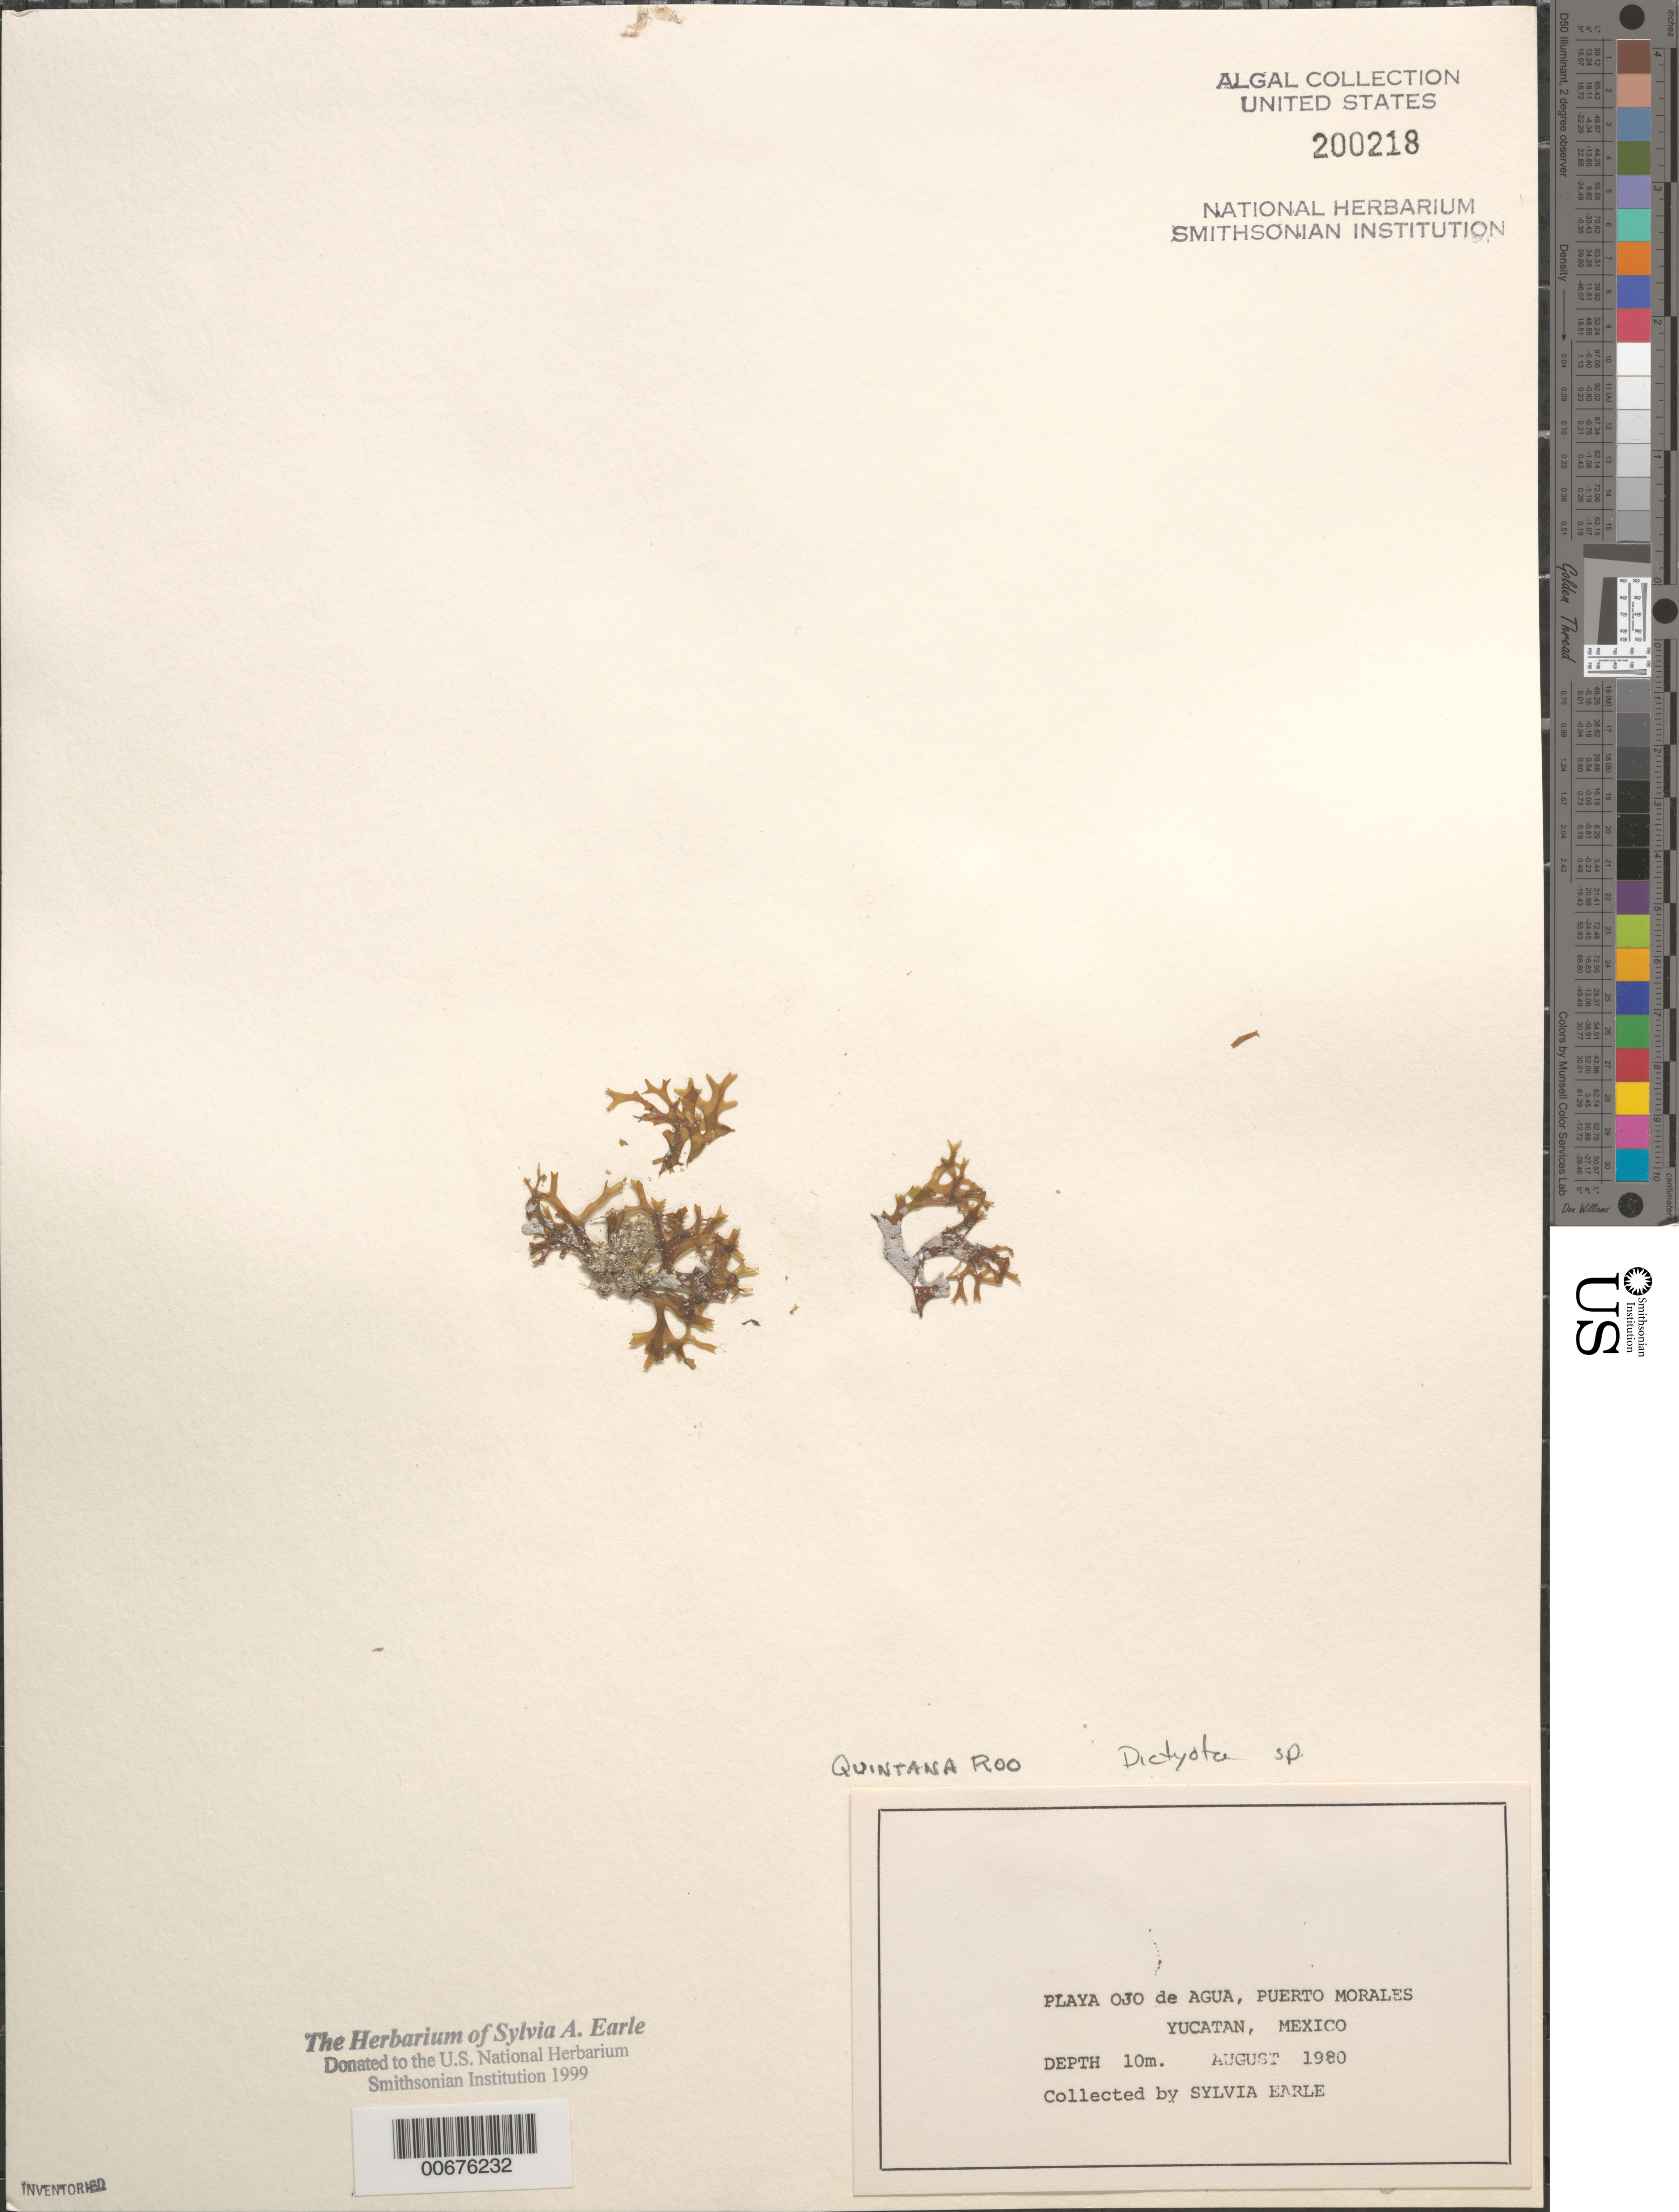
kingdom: Chromista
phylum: Ochrophyta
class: Phaeophyceae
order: Dictyotales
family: Dictyotaceae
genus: Dictyota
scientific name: Dictyota sp.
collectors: S. A. Earle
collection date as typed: Aug 1980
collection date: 1980-08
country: Mexico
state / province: Quintana Roo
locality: Playa Ojo de Agua, Puerto Morales, Yucatan Peninsula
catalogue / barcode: US 200218